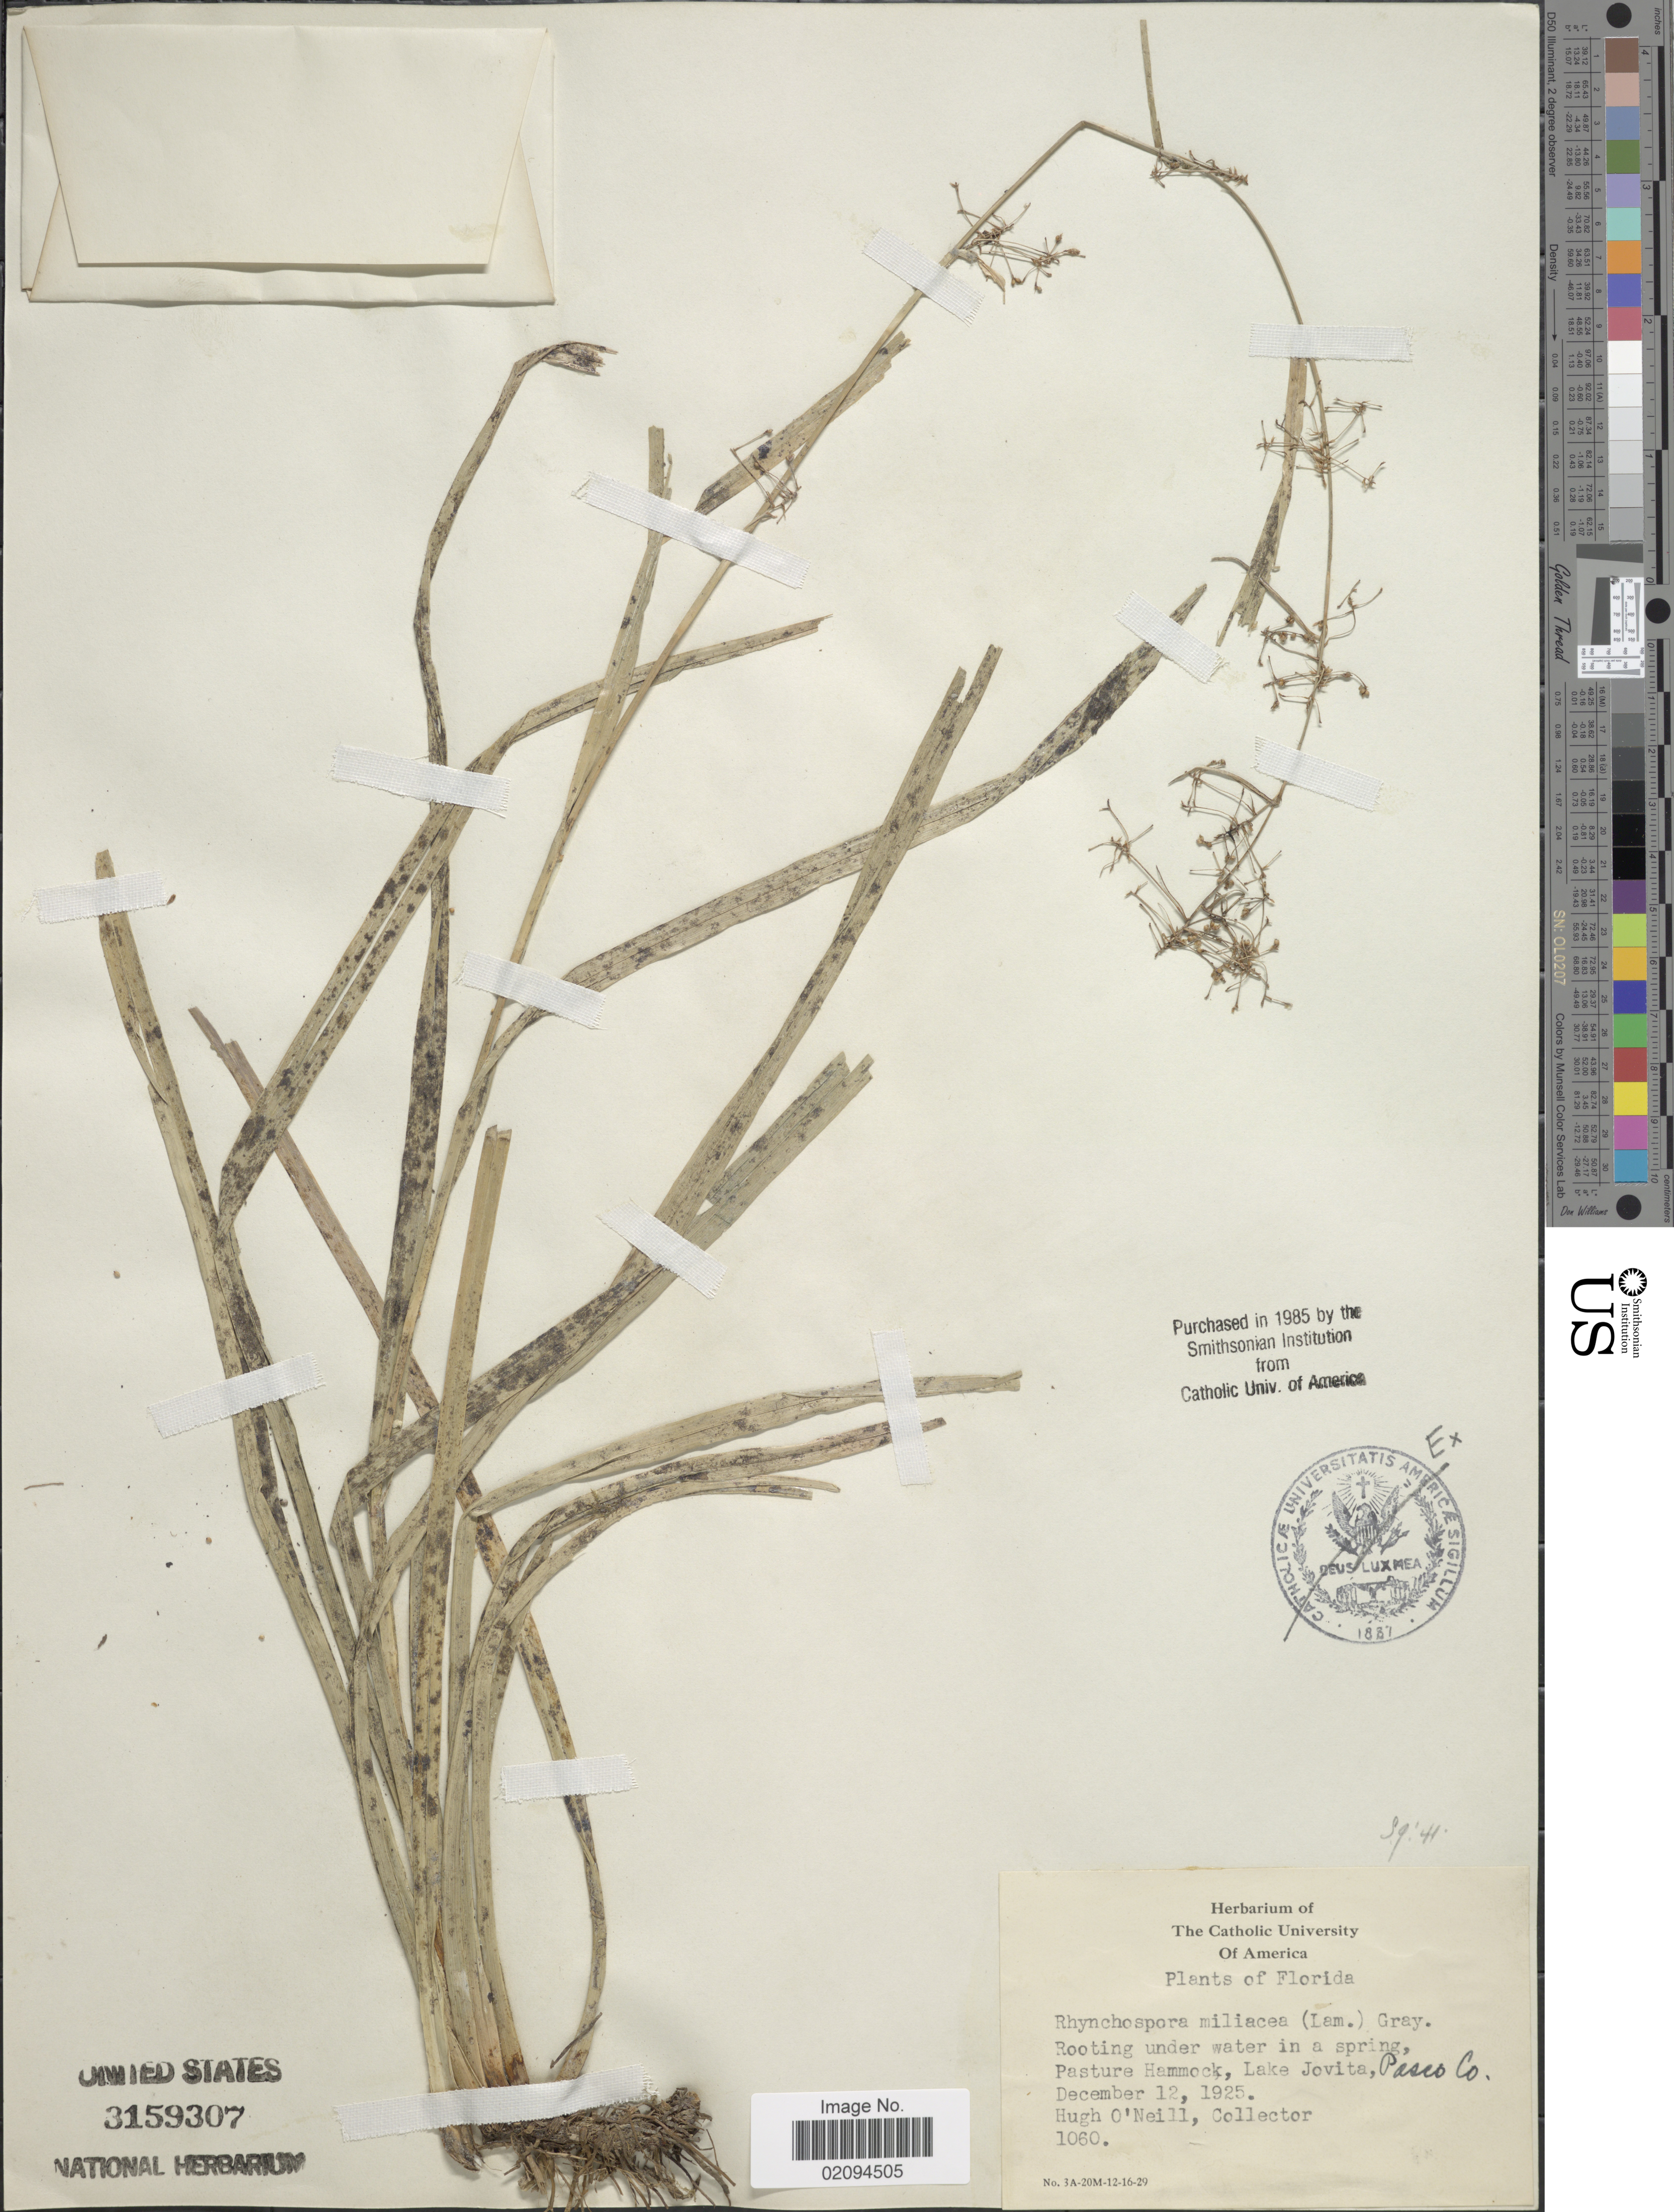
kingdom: Plantae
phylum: Tracheophyta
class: Liliopsida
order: Poales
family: Cyperaceae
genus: Rhynchospora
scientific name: Rhynchospora miliacea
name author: (Lam.) A. Gray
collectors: H. O'Neill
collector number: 1060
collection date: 1925-12-12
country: United States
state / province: Florida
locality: Rooting under water in a spring, Pasture Hammock, Lake Jovita, Pasco Co.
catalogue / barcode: US 3159307